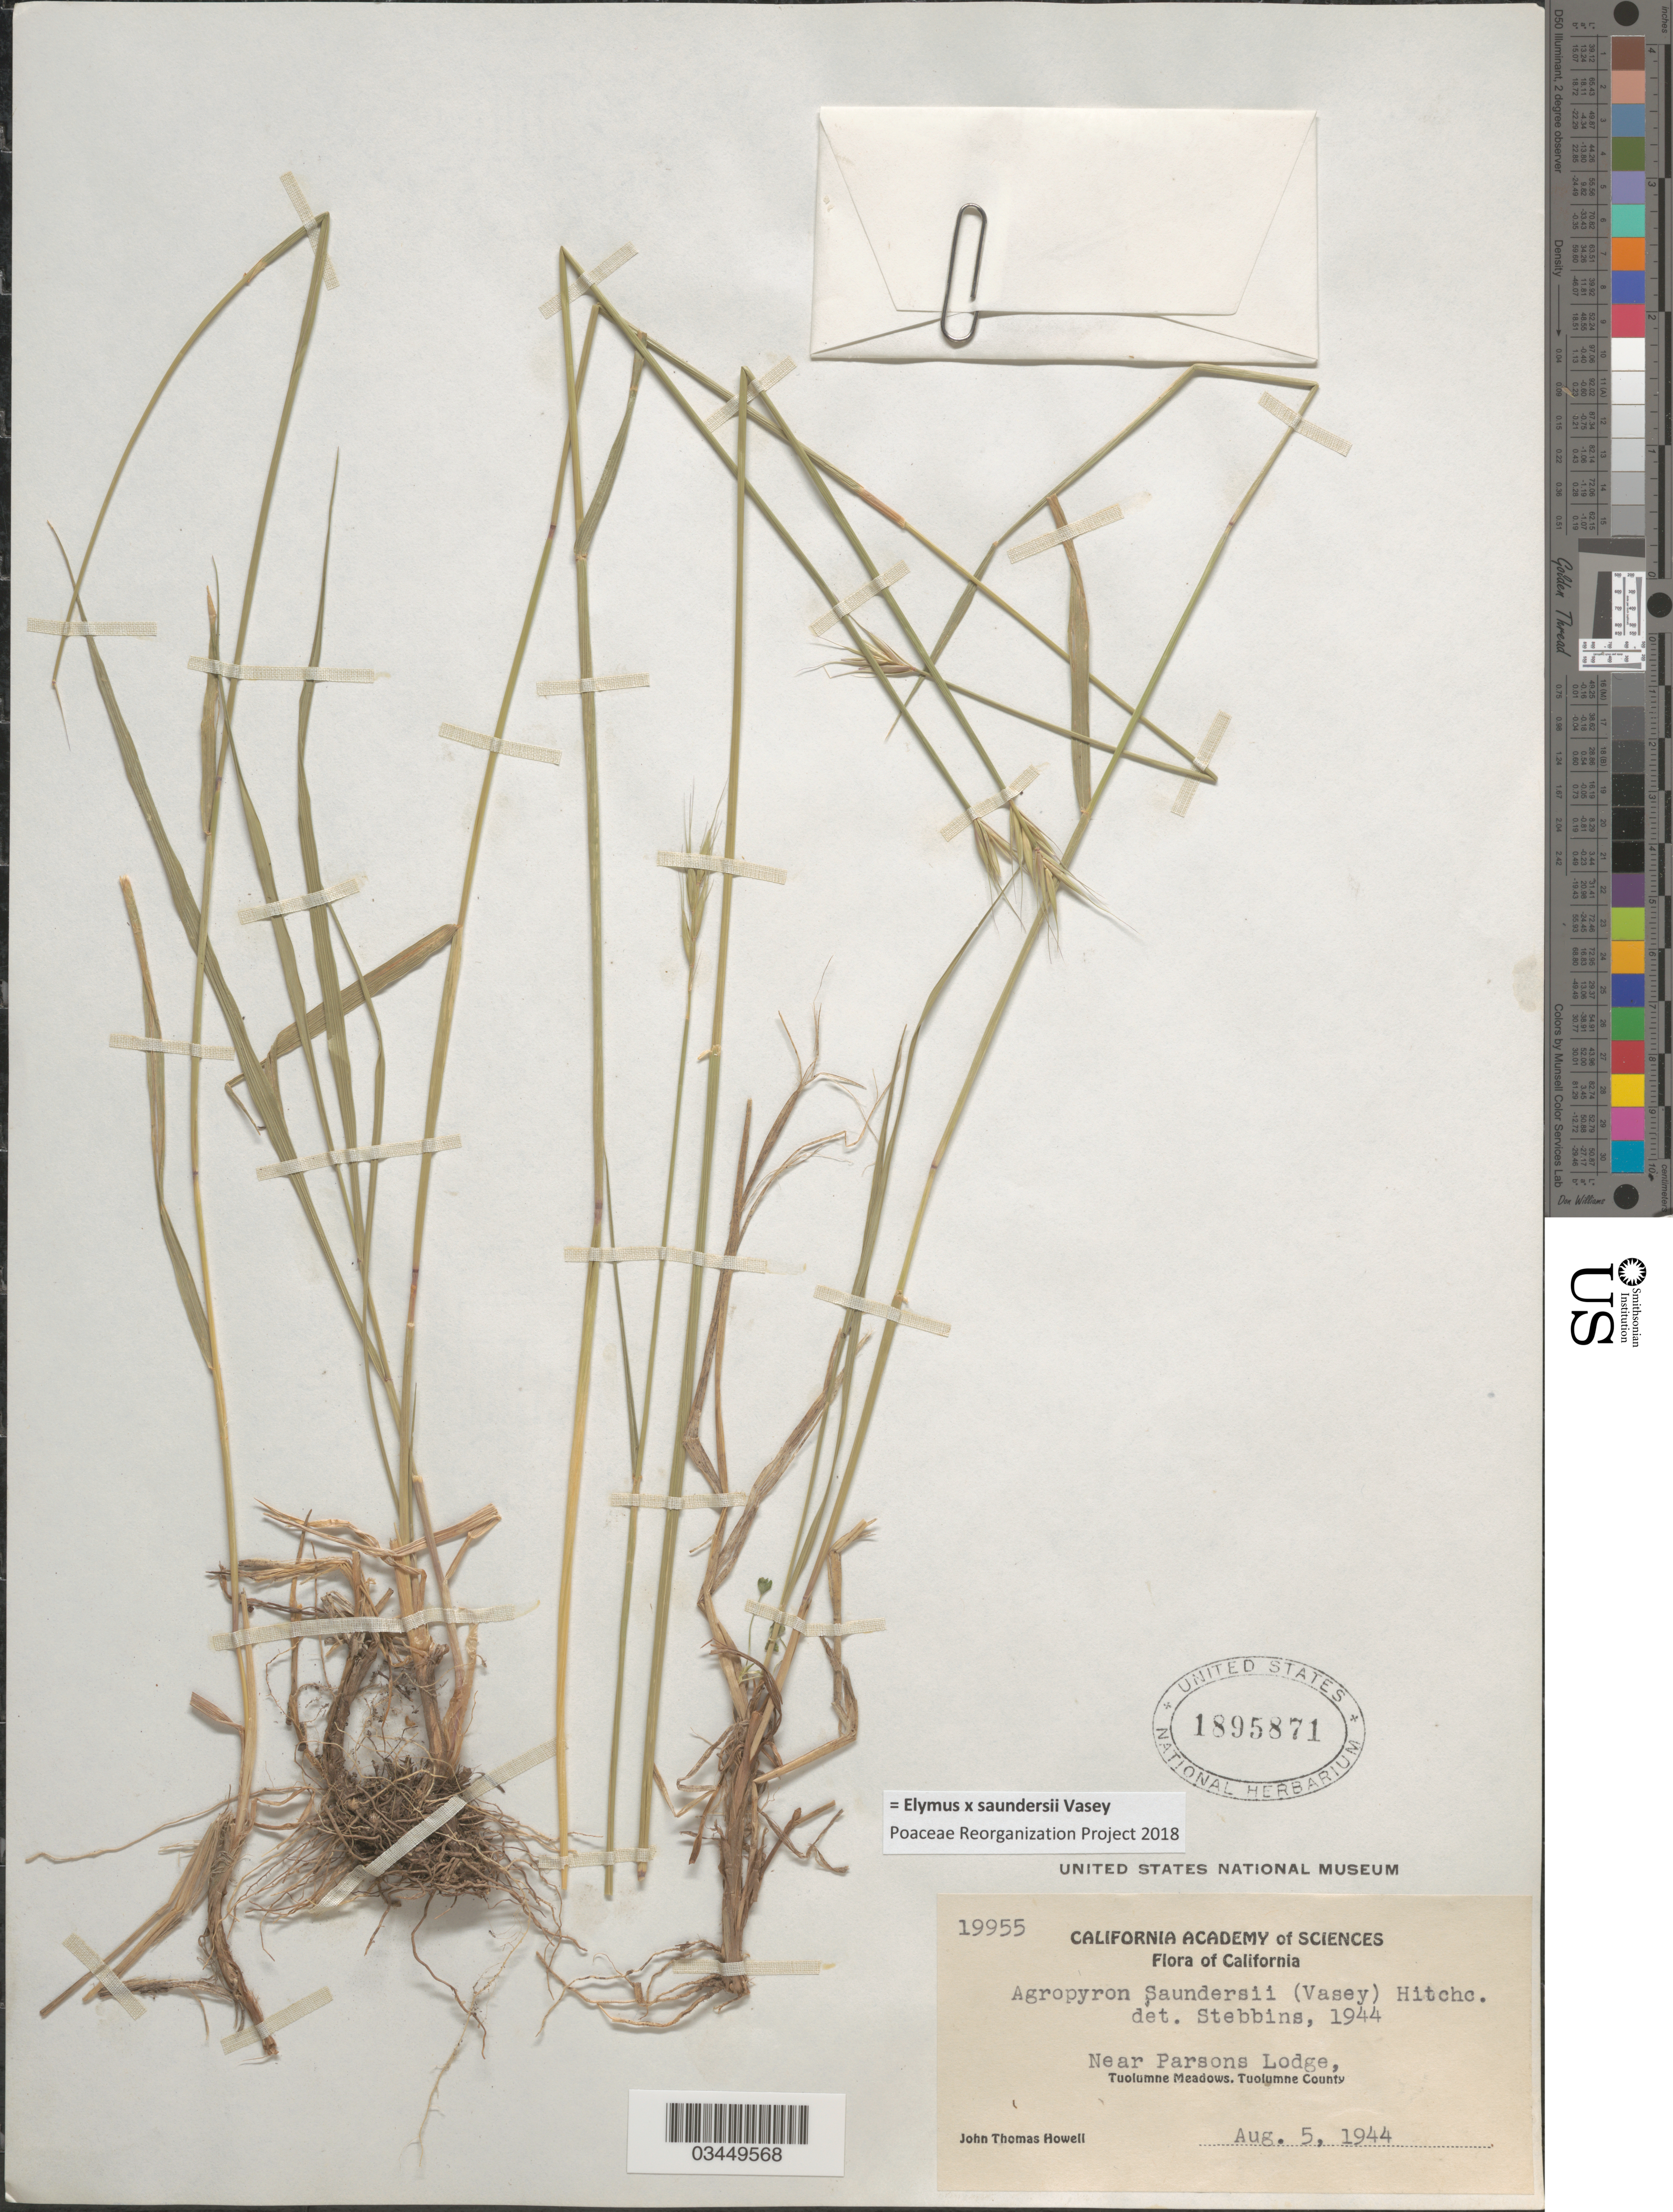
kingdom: Plantae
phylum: Tracheophyta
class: Liliopsida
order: Poales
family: Poaceae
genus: Elymus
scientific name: Elymus x saundersii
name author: Vasey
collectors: J. T. Howell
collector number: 19955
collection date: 1944-08-05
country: United States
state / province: California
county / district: Tuolumne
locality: Near Parsons, Lodge, Tuolumne Meadows, Tuolumne County.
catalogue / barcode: US 1895871